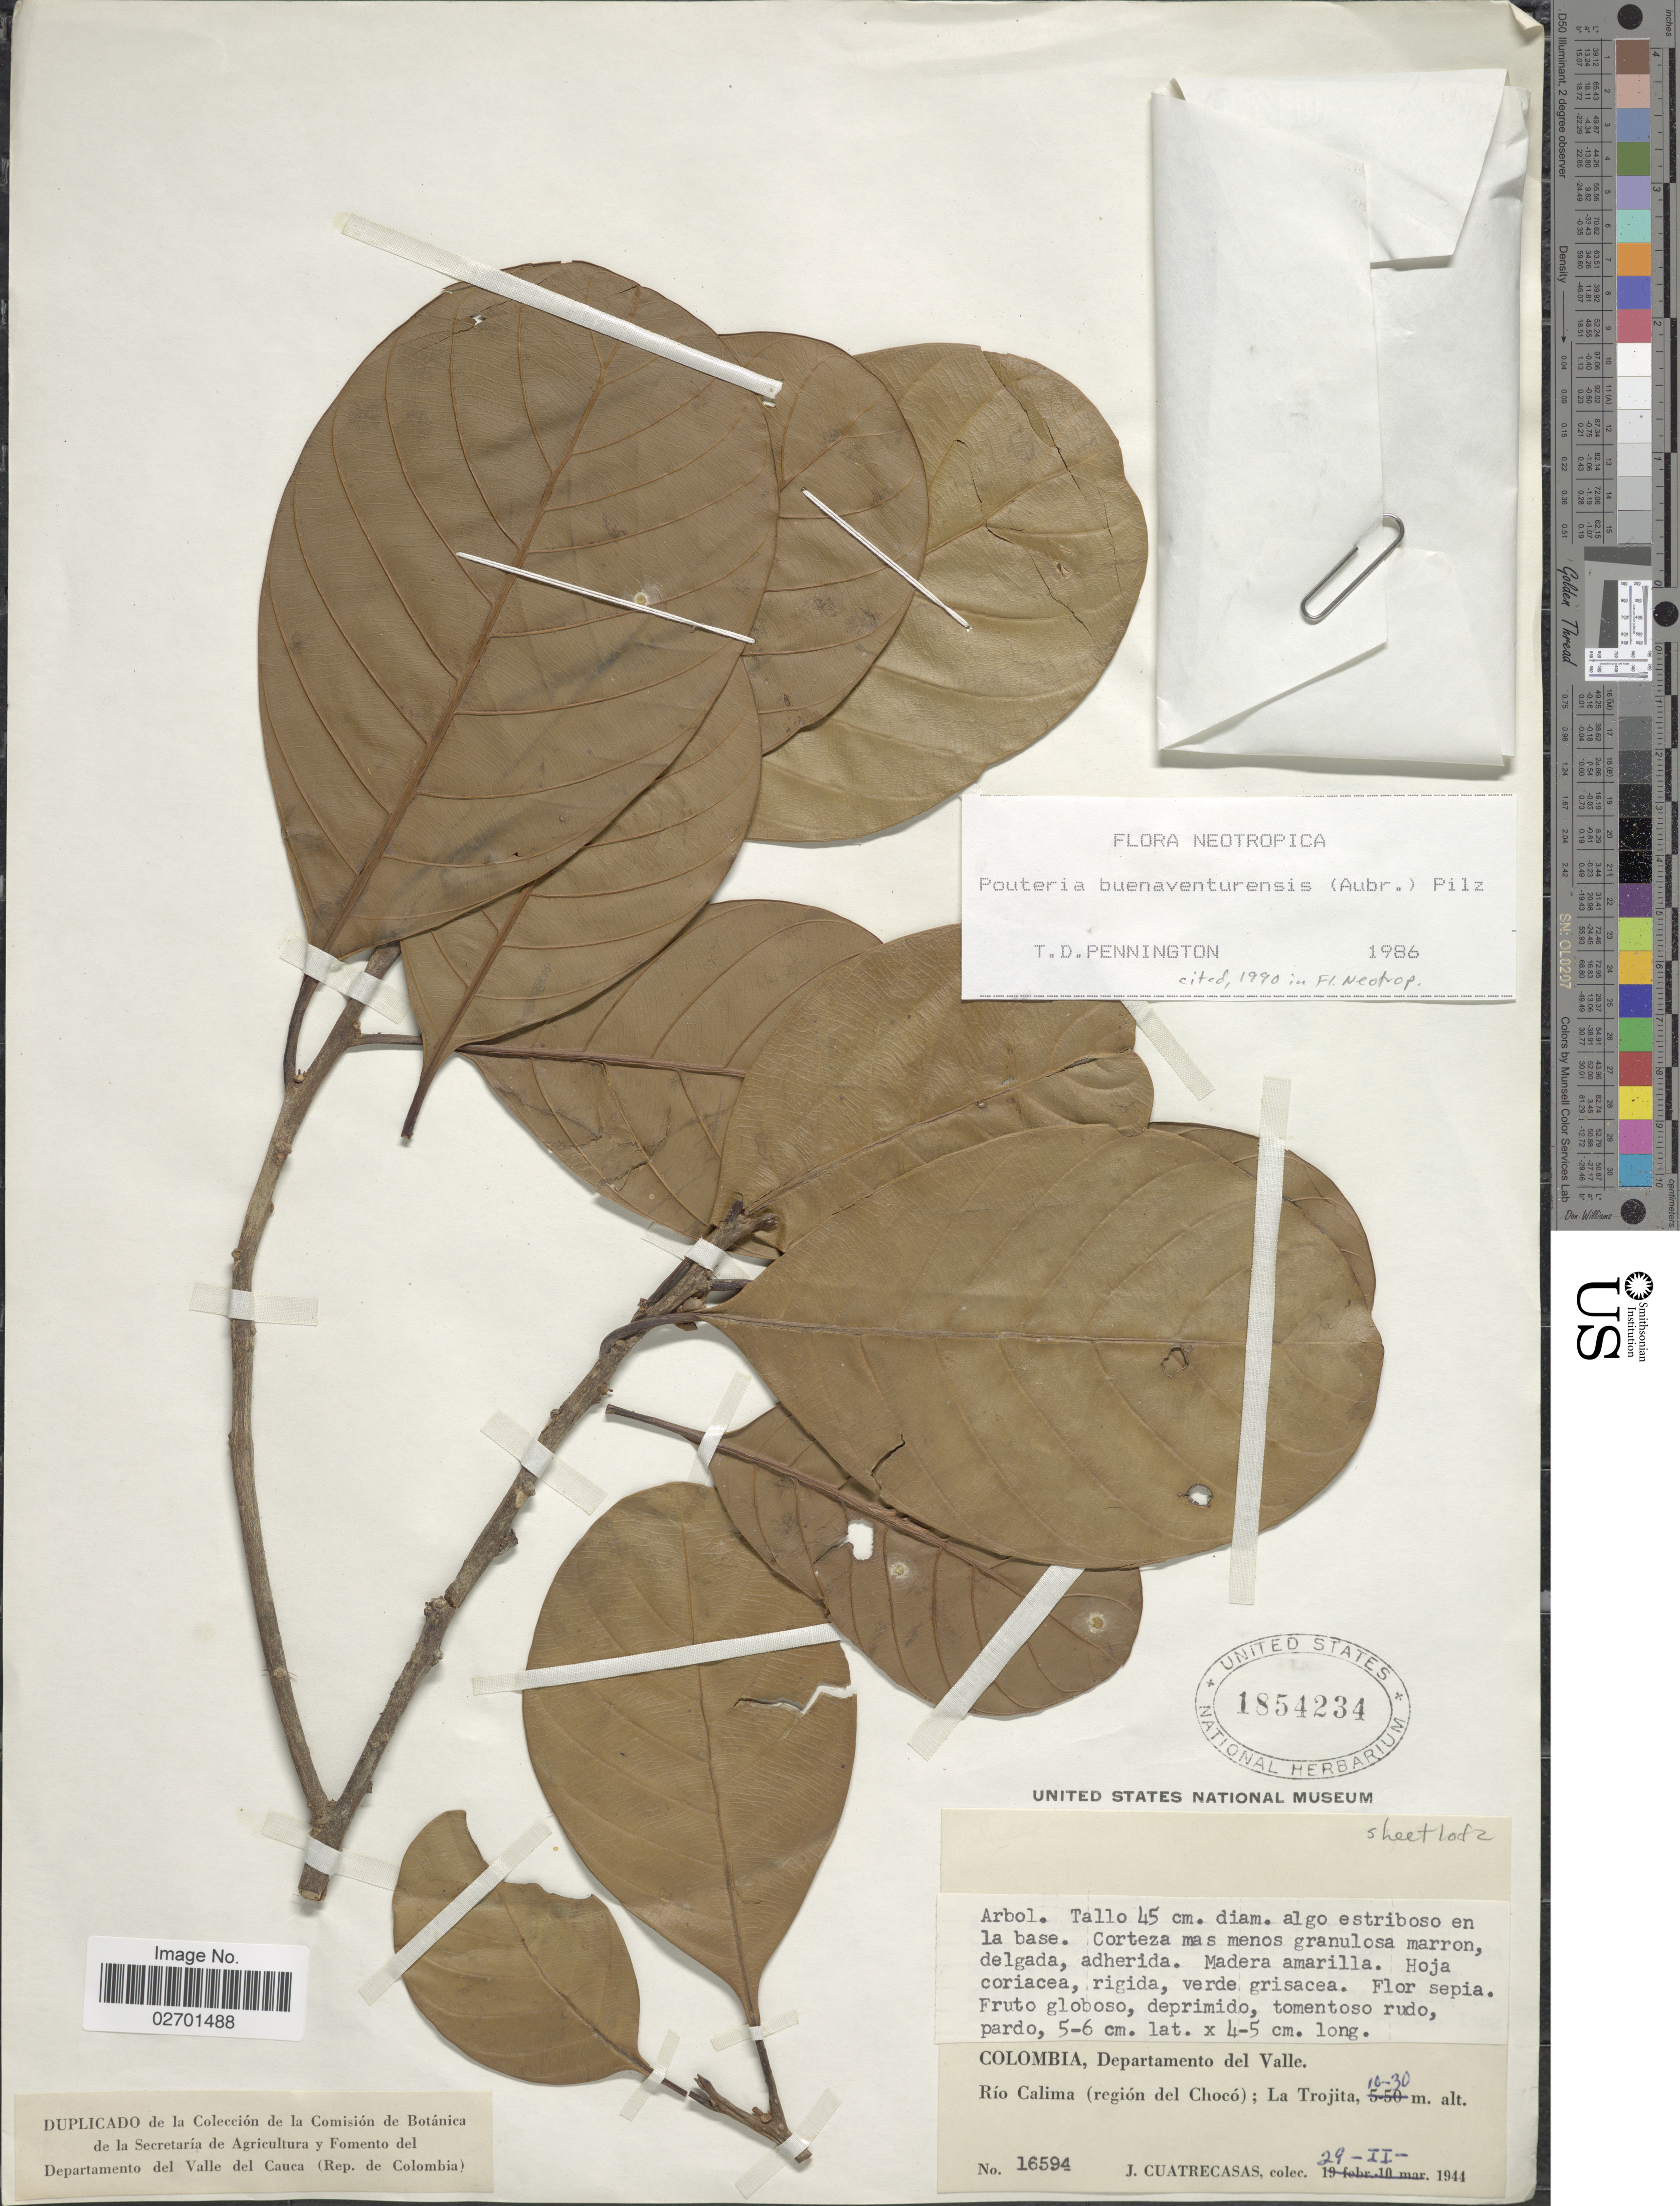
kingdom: Plantae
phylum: Tracheophyta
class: Magnoliopsida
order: Ericales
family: Sapotaceae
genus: Pouteria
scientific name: Pouteria buenaventurensis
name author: (Aubr.) Pilz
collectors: J. Cuatrecasas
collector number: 16594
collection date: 1944-02-29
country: Colombia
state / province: Valle del Cauca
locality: Departamento del Valle, Rio Calima (region del Choco); La Trojita.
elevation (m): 10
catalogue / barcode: US 1854234